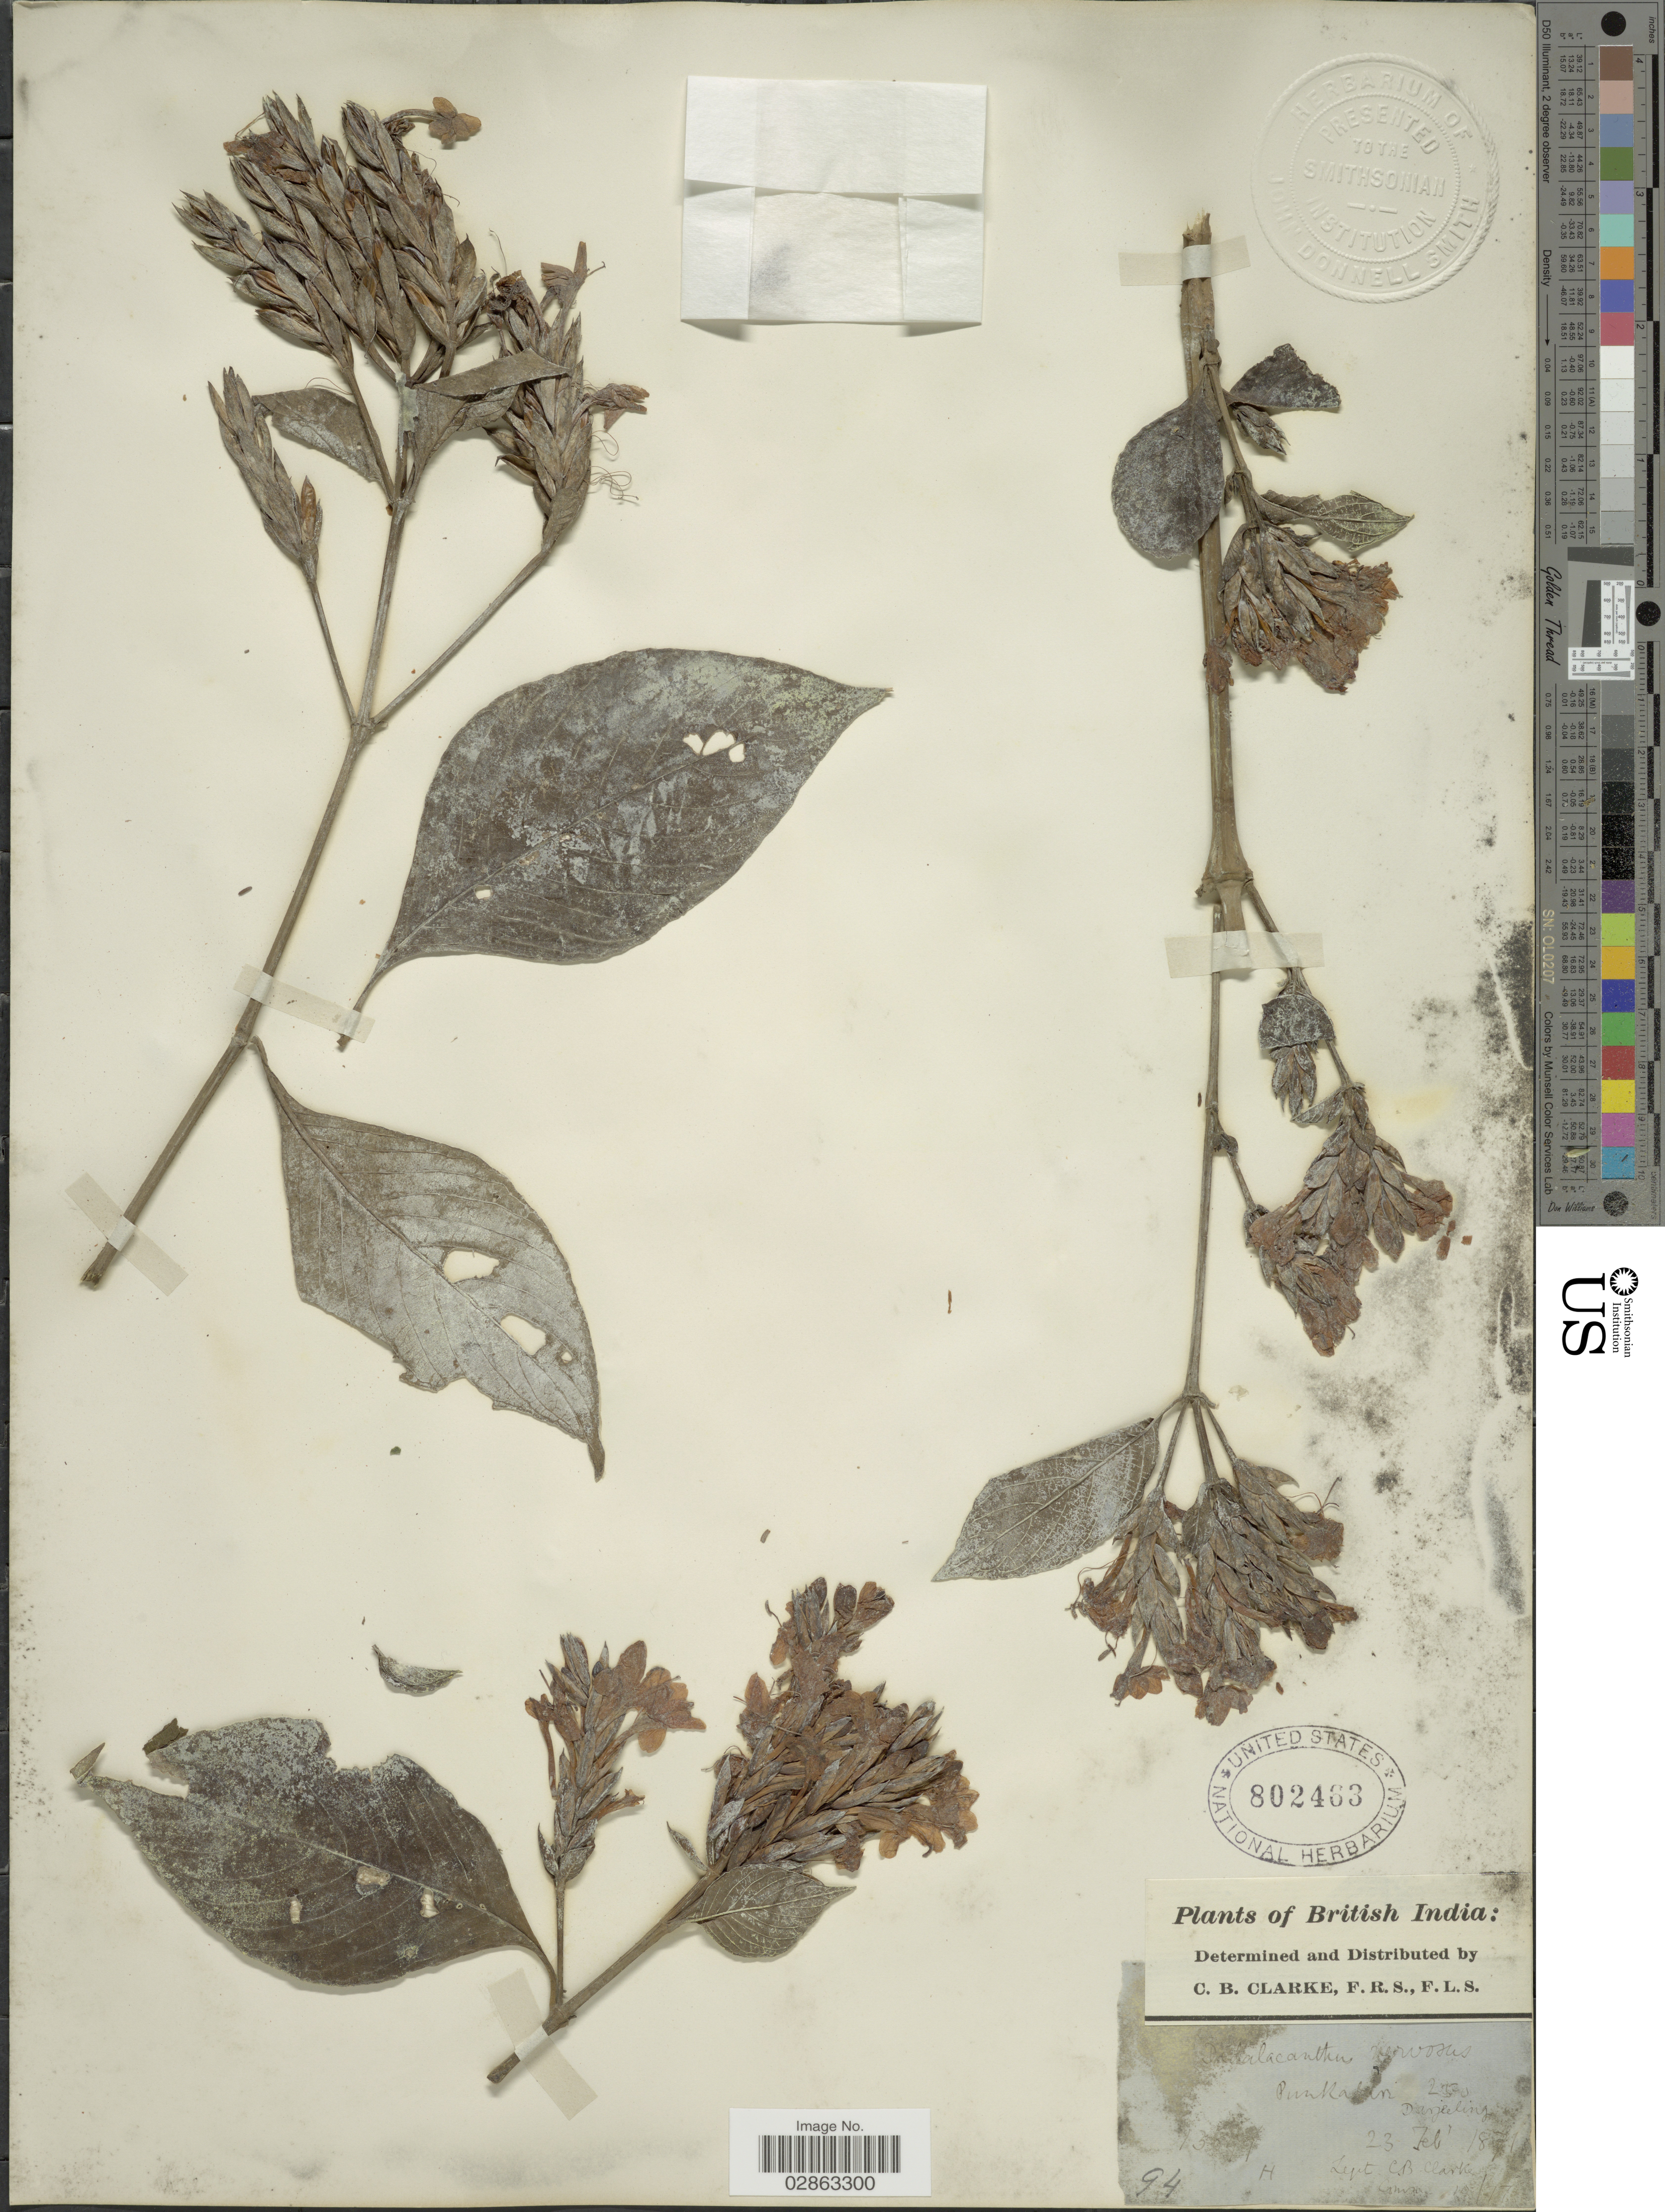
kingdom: Plantae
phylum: Tracheophyta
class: Magnoliopsida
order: Lamiales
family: Acanthaceae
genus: Eranthemum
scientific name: Eranthemum pulchellum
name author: Andrews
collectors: C. B. Clarke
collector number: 13649*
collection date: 1871-02-23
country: India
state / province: West Bengal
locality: British India. Punkabari. Darjeeling.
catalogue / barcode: US 802463